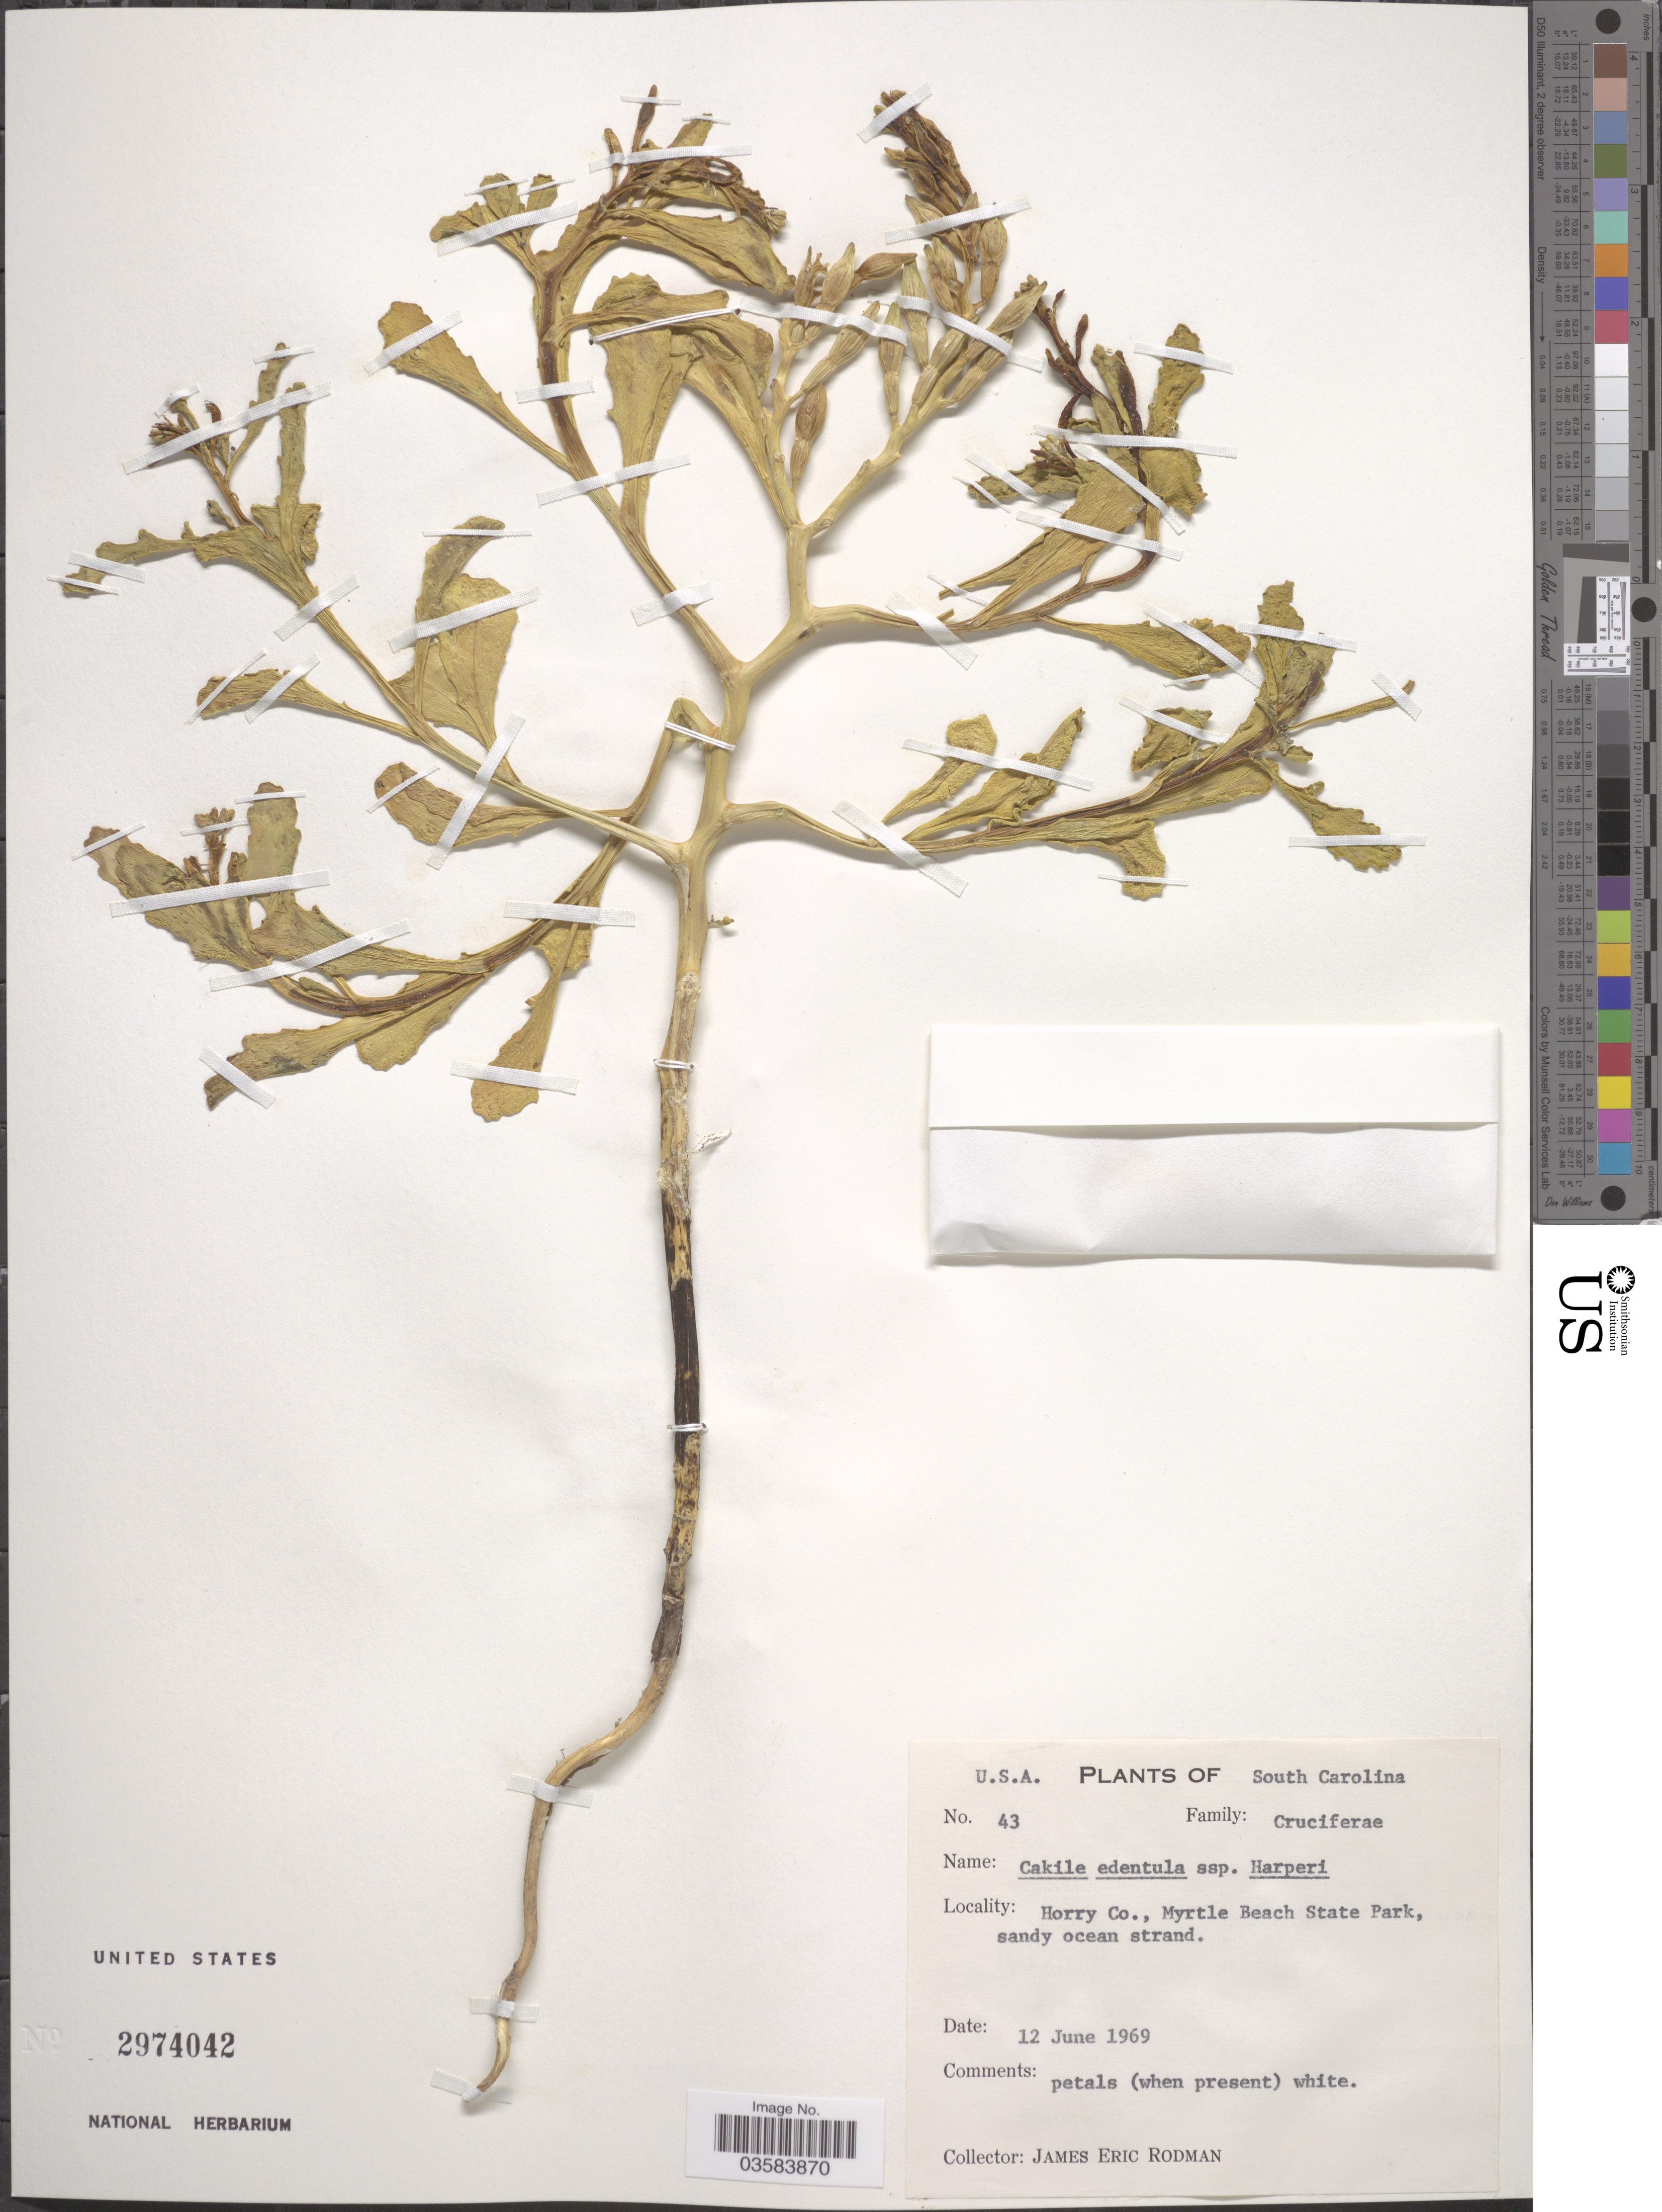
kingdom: Plantae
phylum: Tracheophyta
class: Magnoliopsida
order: Brassicales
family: Brassicaceae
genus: Cakile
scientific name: Cakile edentula subsp. harperi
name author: (Small) Rodman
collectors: J. Rodman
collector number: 43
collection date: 1969-06-12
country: United States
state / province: South Carolina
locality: Horry Co., Myrtle Beach State Park, sandy ocean strand.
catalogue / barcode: US 2974042